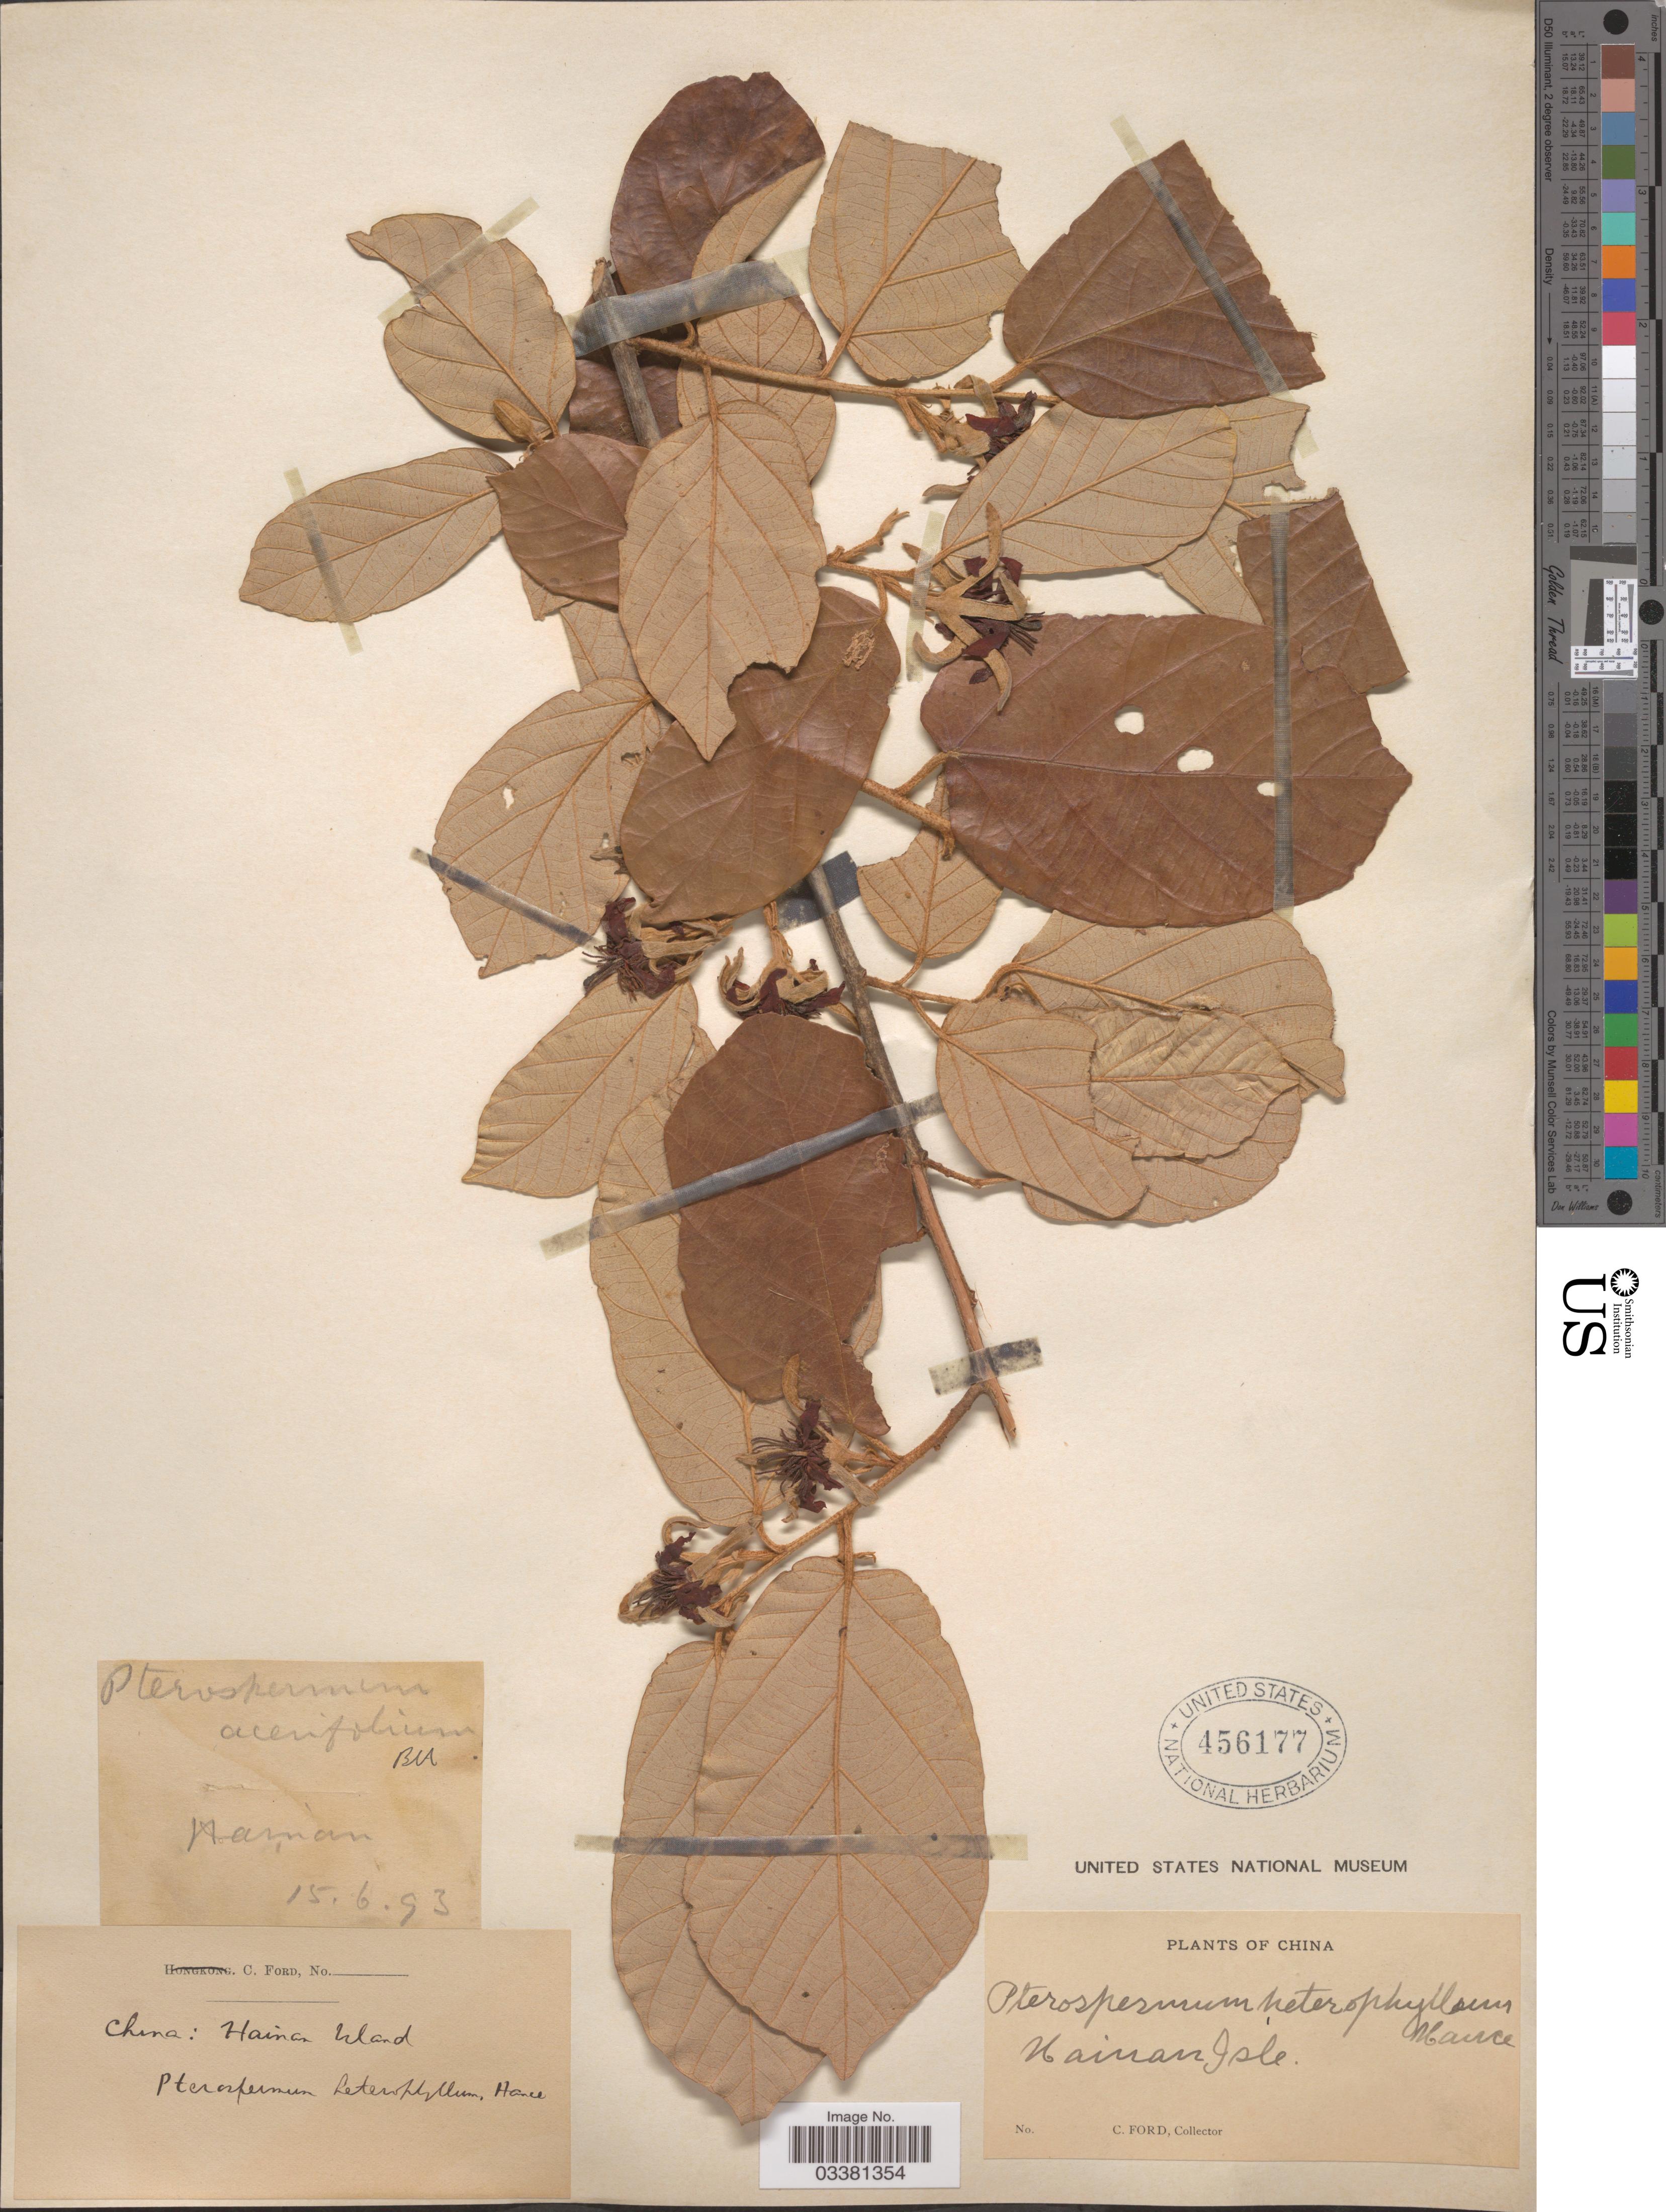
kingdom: Plantae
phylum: Tracheophyta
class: Magnoliopsida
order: Malvales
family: Malvaceae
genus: Pterospermum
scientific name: Pterospermum heterophyllum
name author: Hance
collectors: C. Ford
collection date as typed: Transcribed d/m/y: 15/6/93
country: China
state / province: Hainan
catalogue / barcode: US 456177